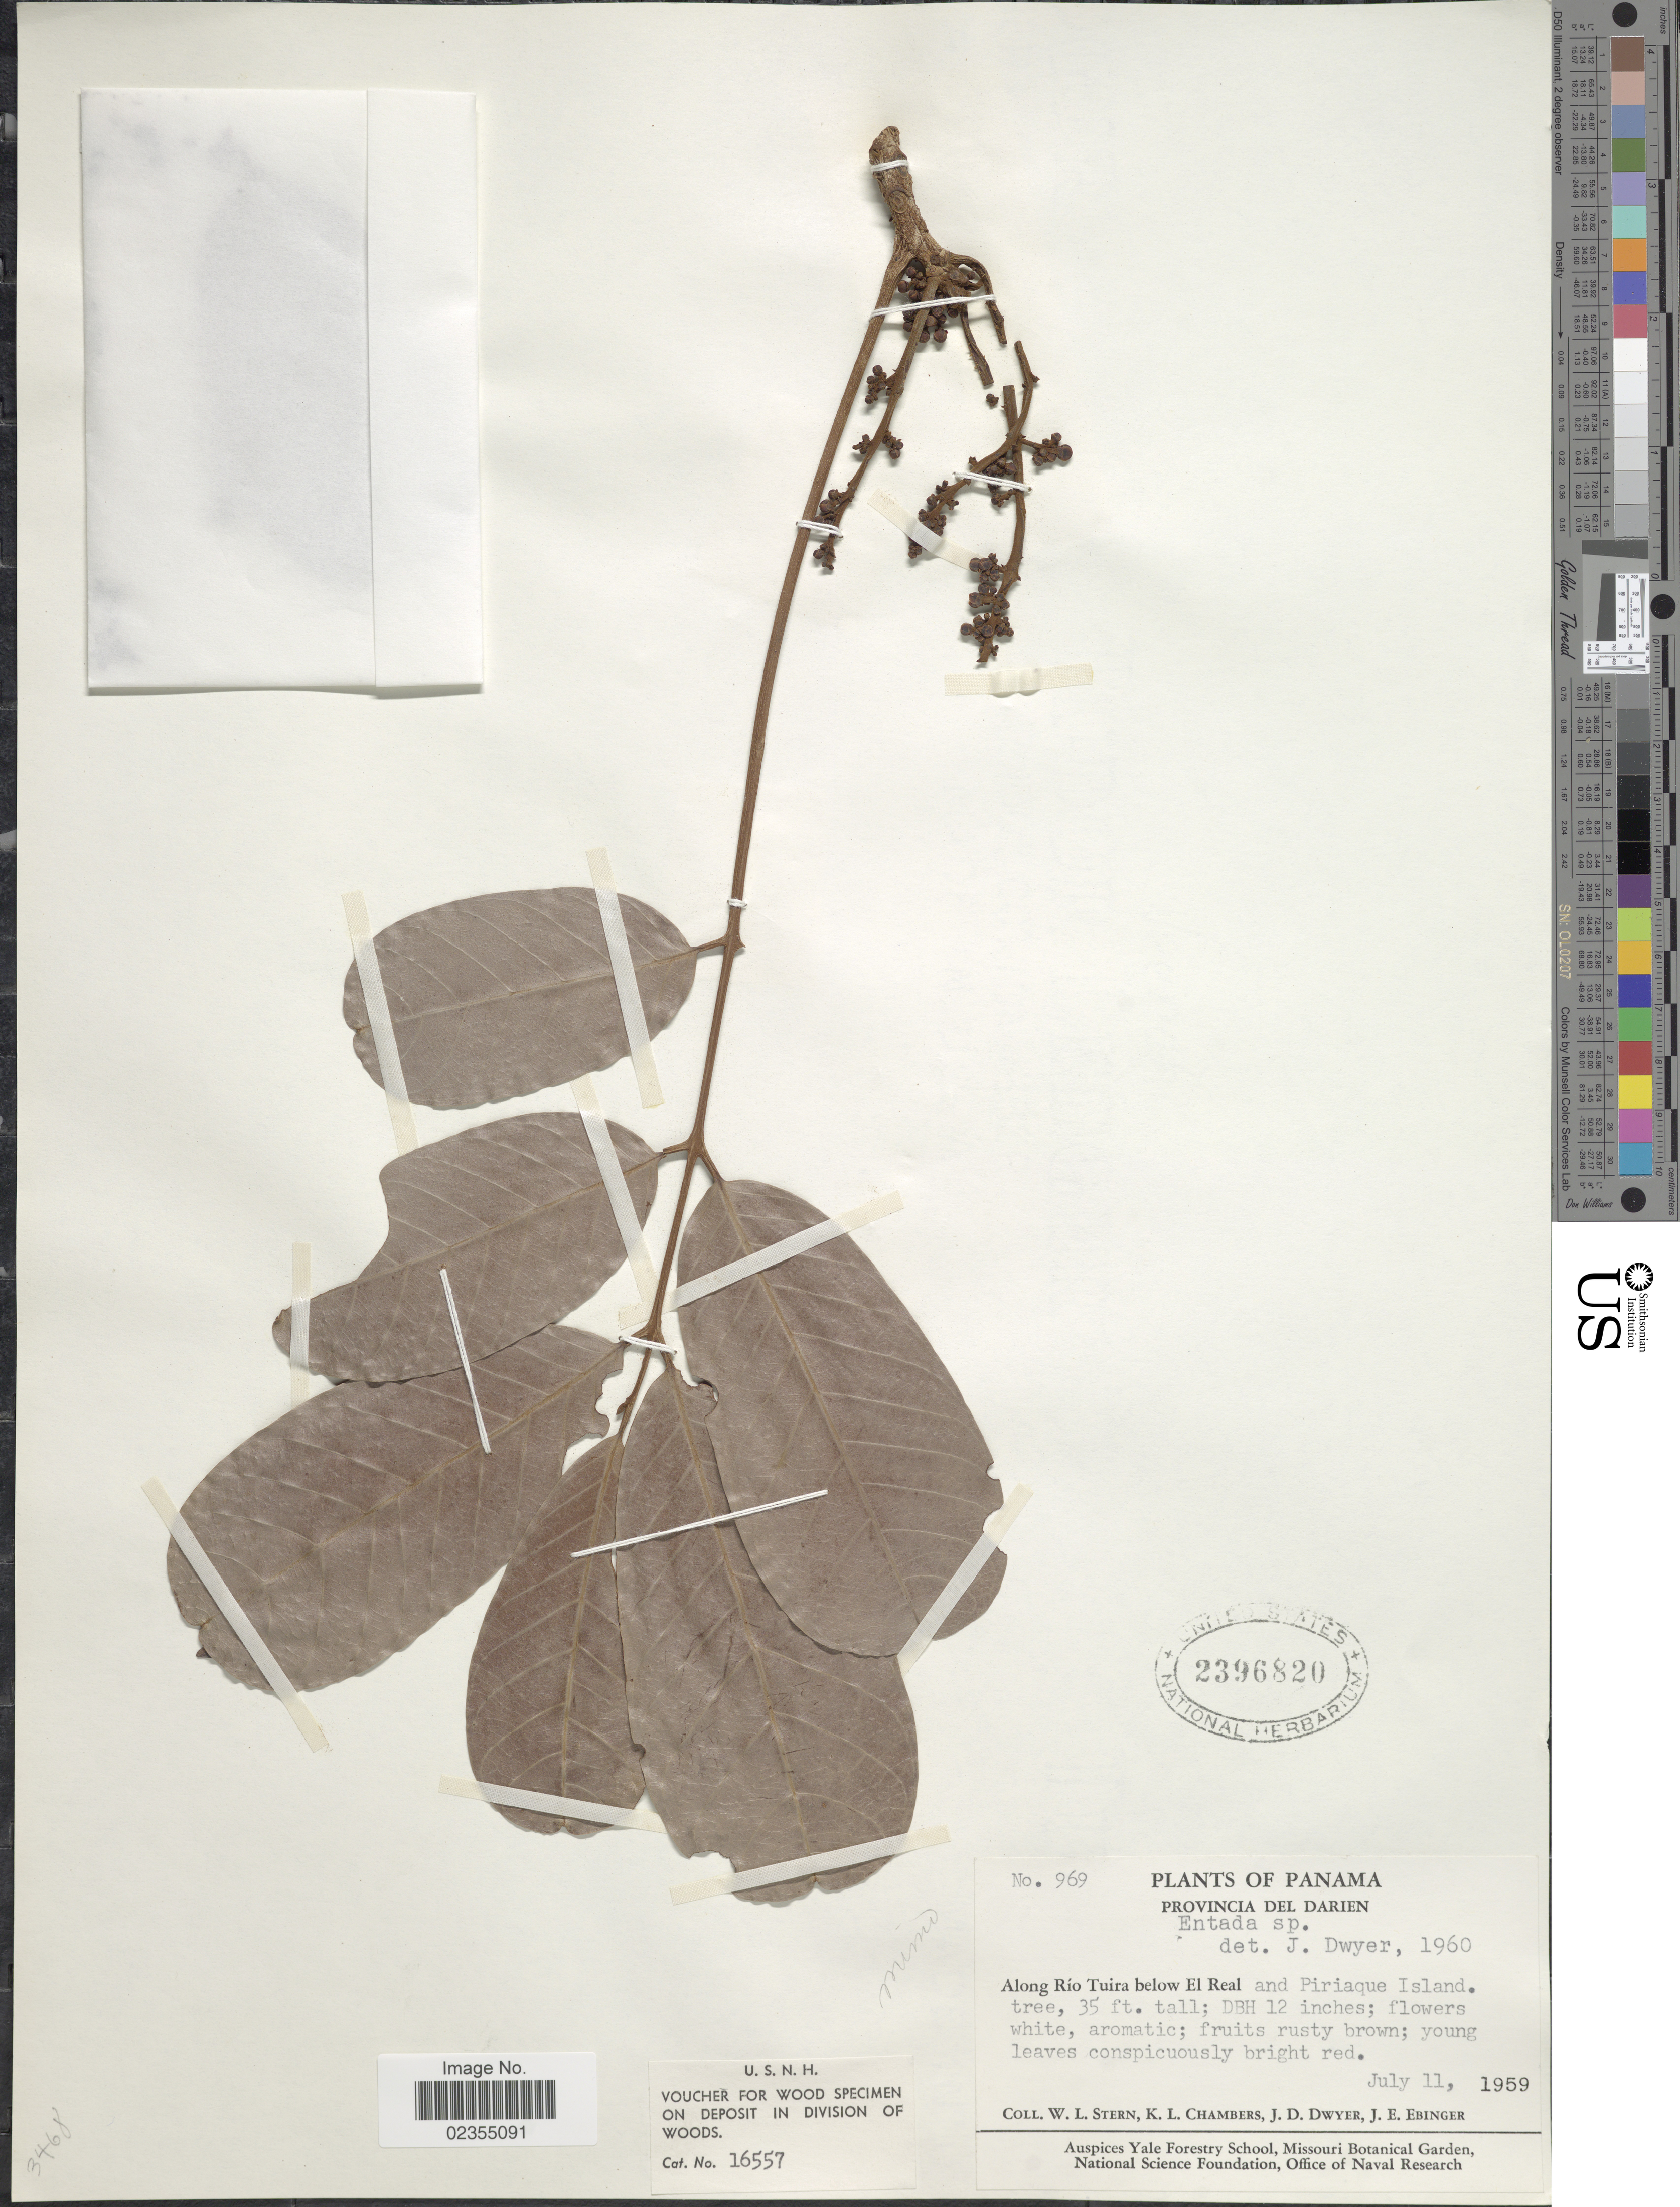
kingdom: Plantae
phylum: Tracheophyta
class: Magnoliopsida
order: Sapindales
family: Meliaceae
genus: Carapa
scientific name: Carapa sp.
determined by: Londoño-Echeverri, Y.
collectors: W. L. Stern, K. Chambers, J. D. Dwyer & J. Ebinger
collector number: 969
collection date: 1959-07-11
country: Panama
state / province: Darién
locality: Along Río Tuira below El Real and Piriaque Island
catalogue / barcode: US 2396820